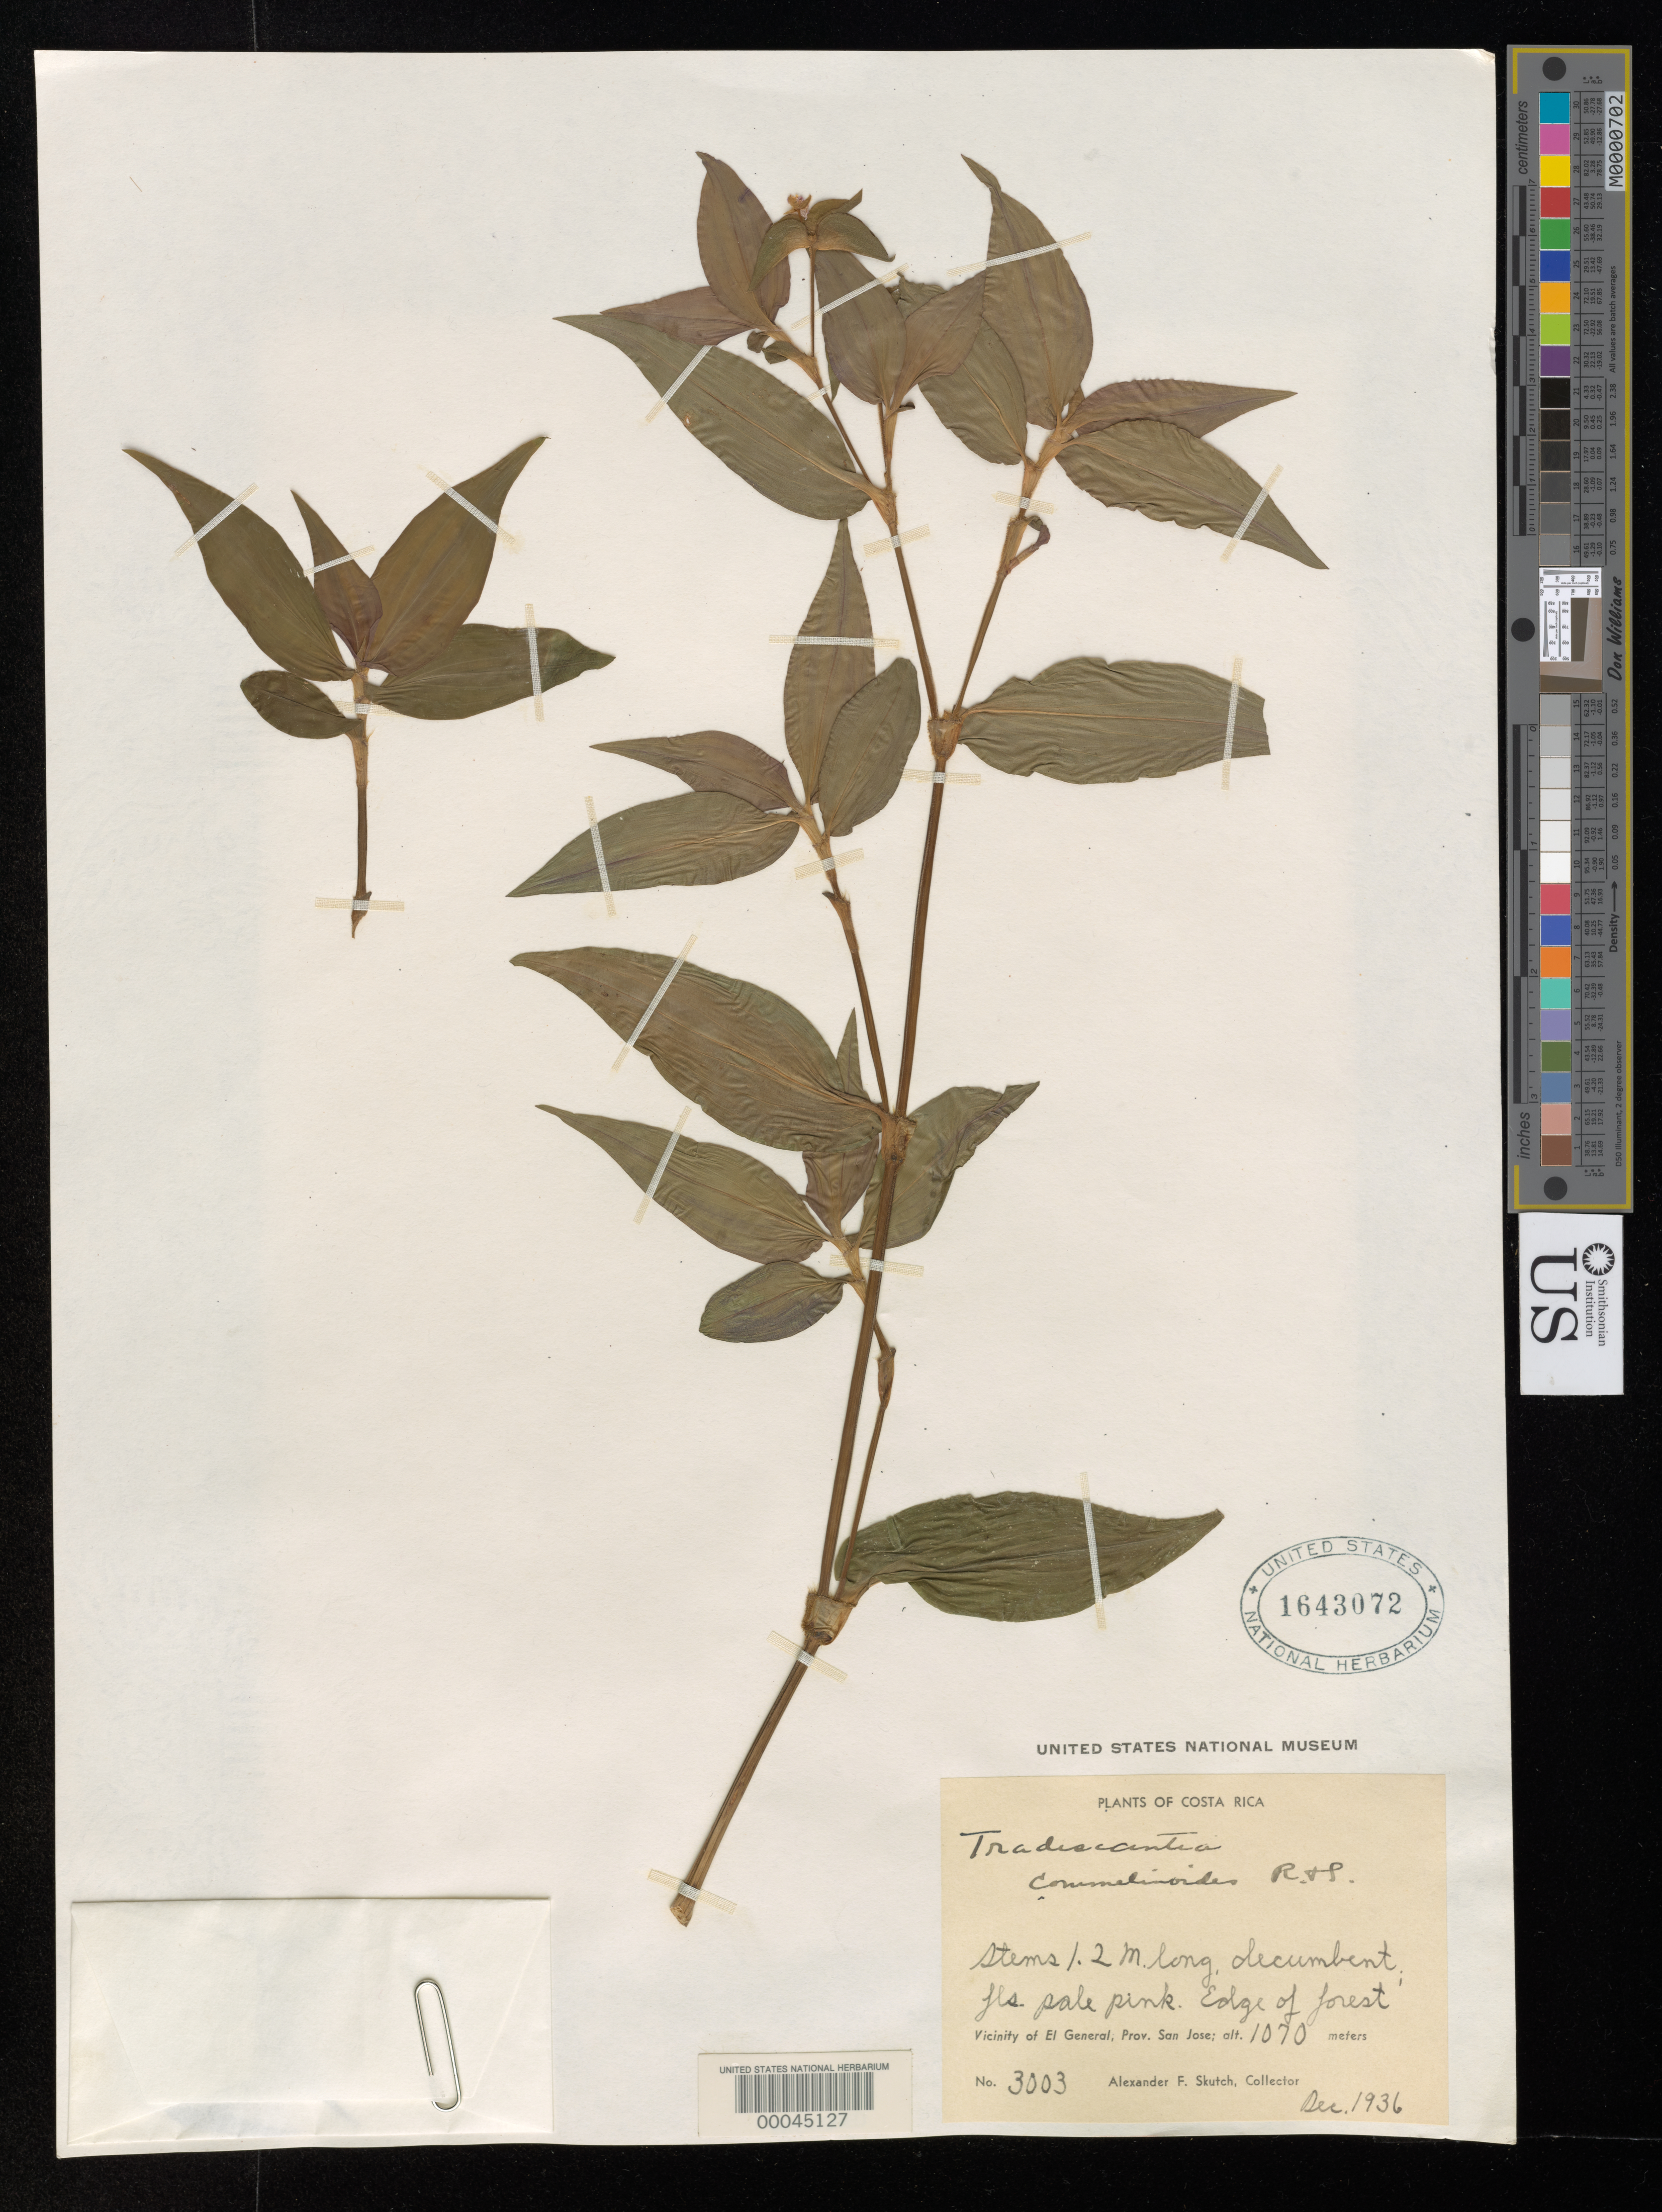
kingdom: Plantae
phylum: Tracheophyta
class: Liliopsida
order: Commelinales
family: Commelinaceae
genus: Tradescantia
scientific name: Tradescantia deficiens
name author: Brandegee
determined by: Hunt, D. R.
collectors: A. F. Skutch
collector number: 3003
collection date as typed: Dec 1936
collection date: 1936-12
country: Costa Rica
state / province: San José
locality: Near el general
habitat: Forest edge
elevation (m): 1070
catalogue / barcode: US 1643072